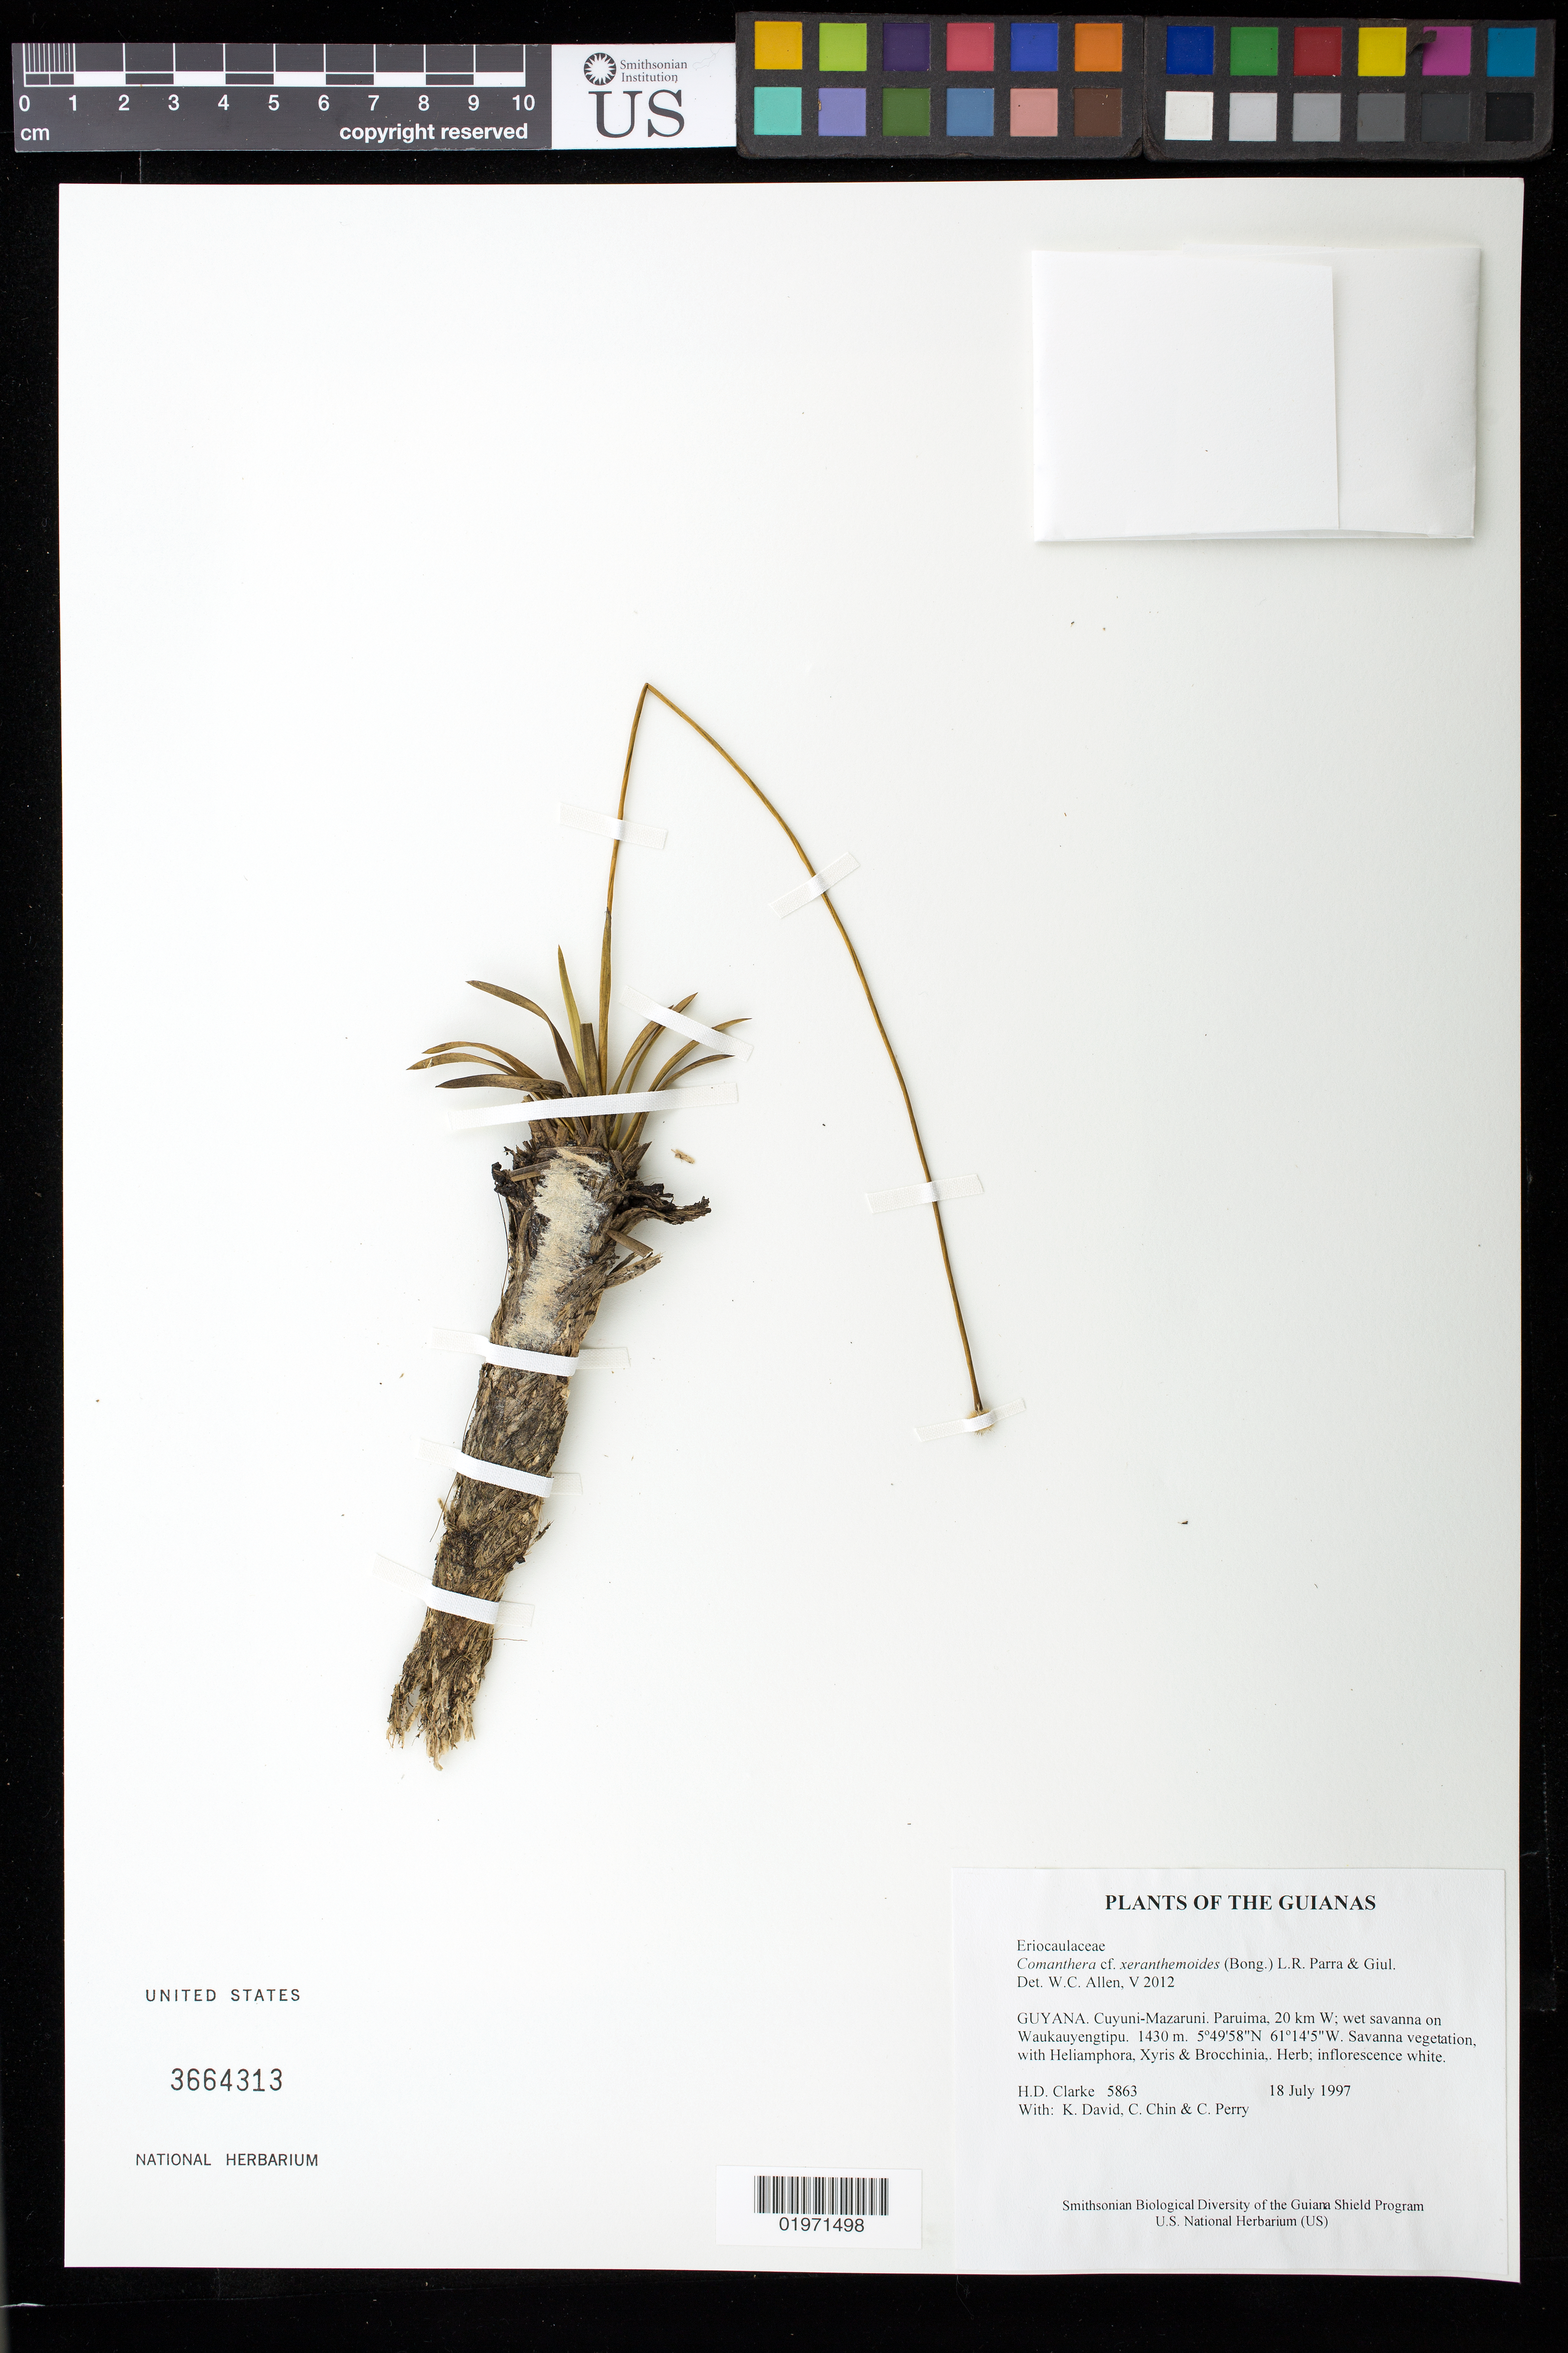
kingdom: Plantae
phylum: Tracheophyta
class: Liliopsida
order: Poales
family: Eriocaulaceae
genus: Comanthera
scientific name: Comanthera xeranthemoides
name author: (Bong.) L.R. Parra & Giul.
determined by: Allen, W. C., (UNITED STATES)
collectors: H. D. Clarke, K. David, C. Chin & C. Perry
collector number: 5863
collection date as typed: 18 July 1997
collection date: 1997-07-18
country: Guyana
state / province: Cuyuni-Mazaruni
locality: Paruima, 20 km W; wet savanna on Waukauyengtipu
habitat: Savanna vegetation, with Heliamphora, Xyris & Brocchinia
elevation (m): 1430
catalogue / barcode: US 3664313